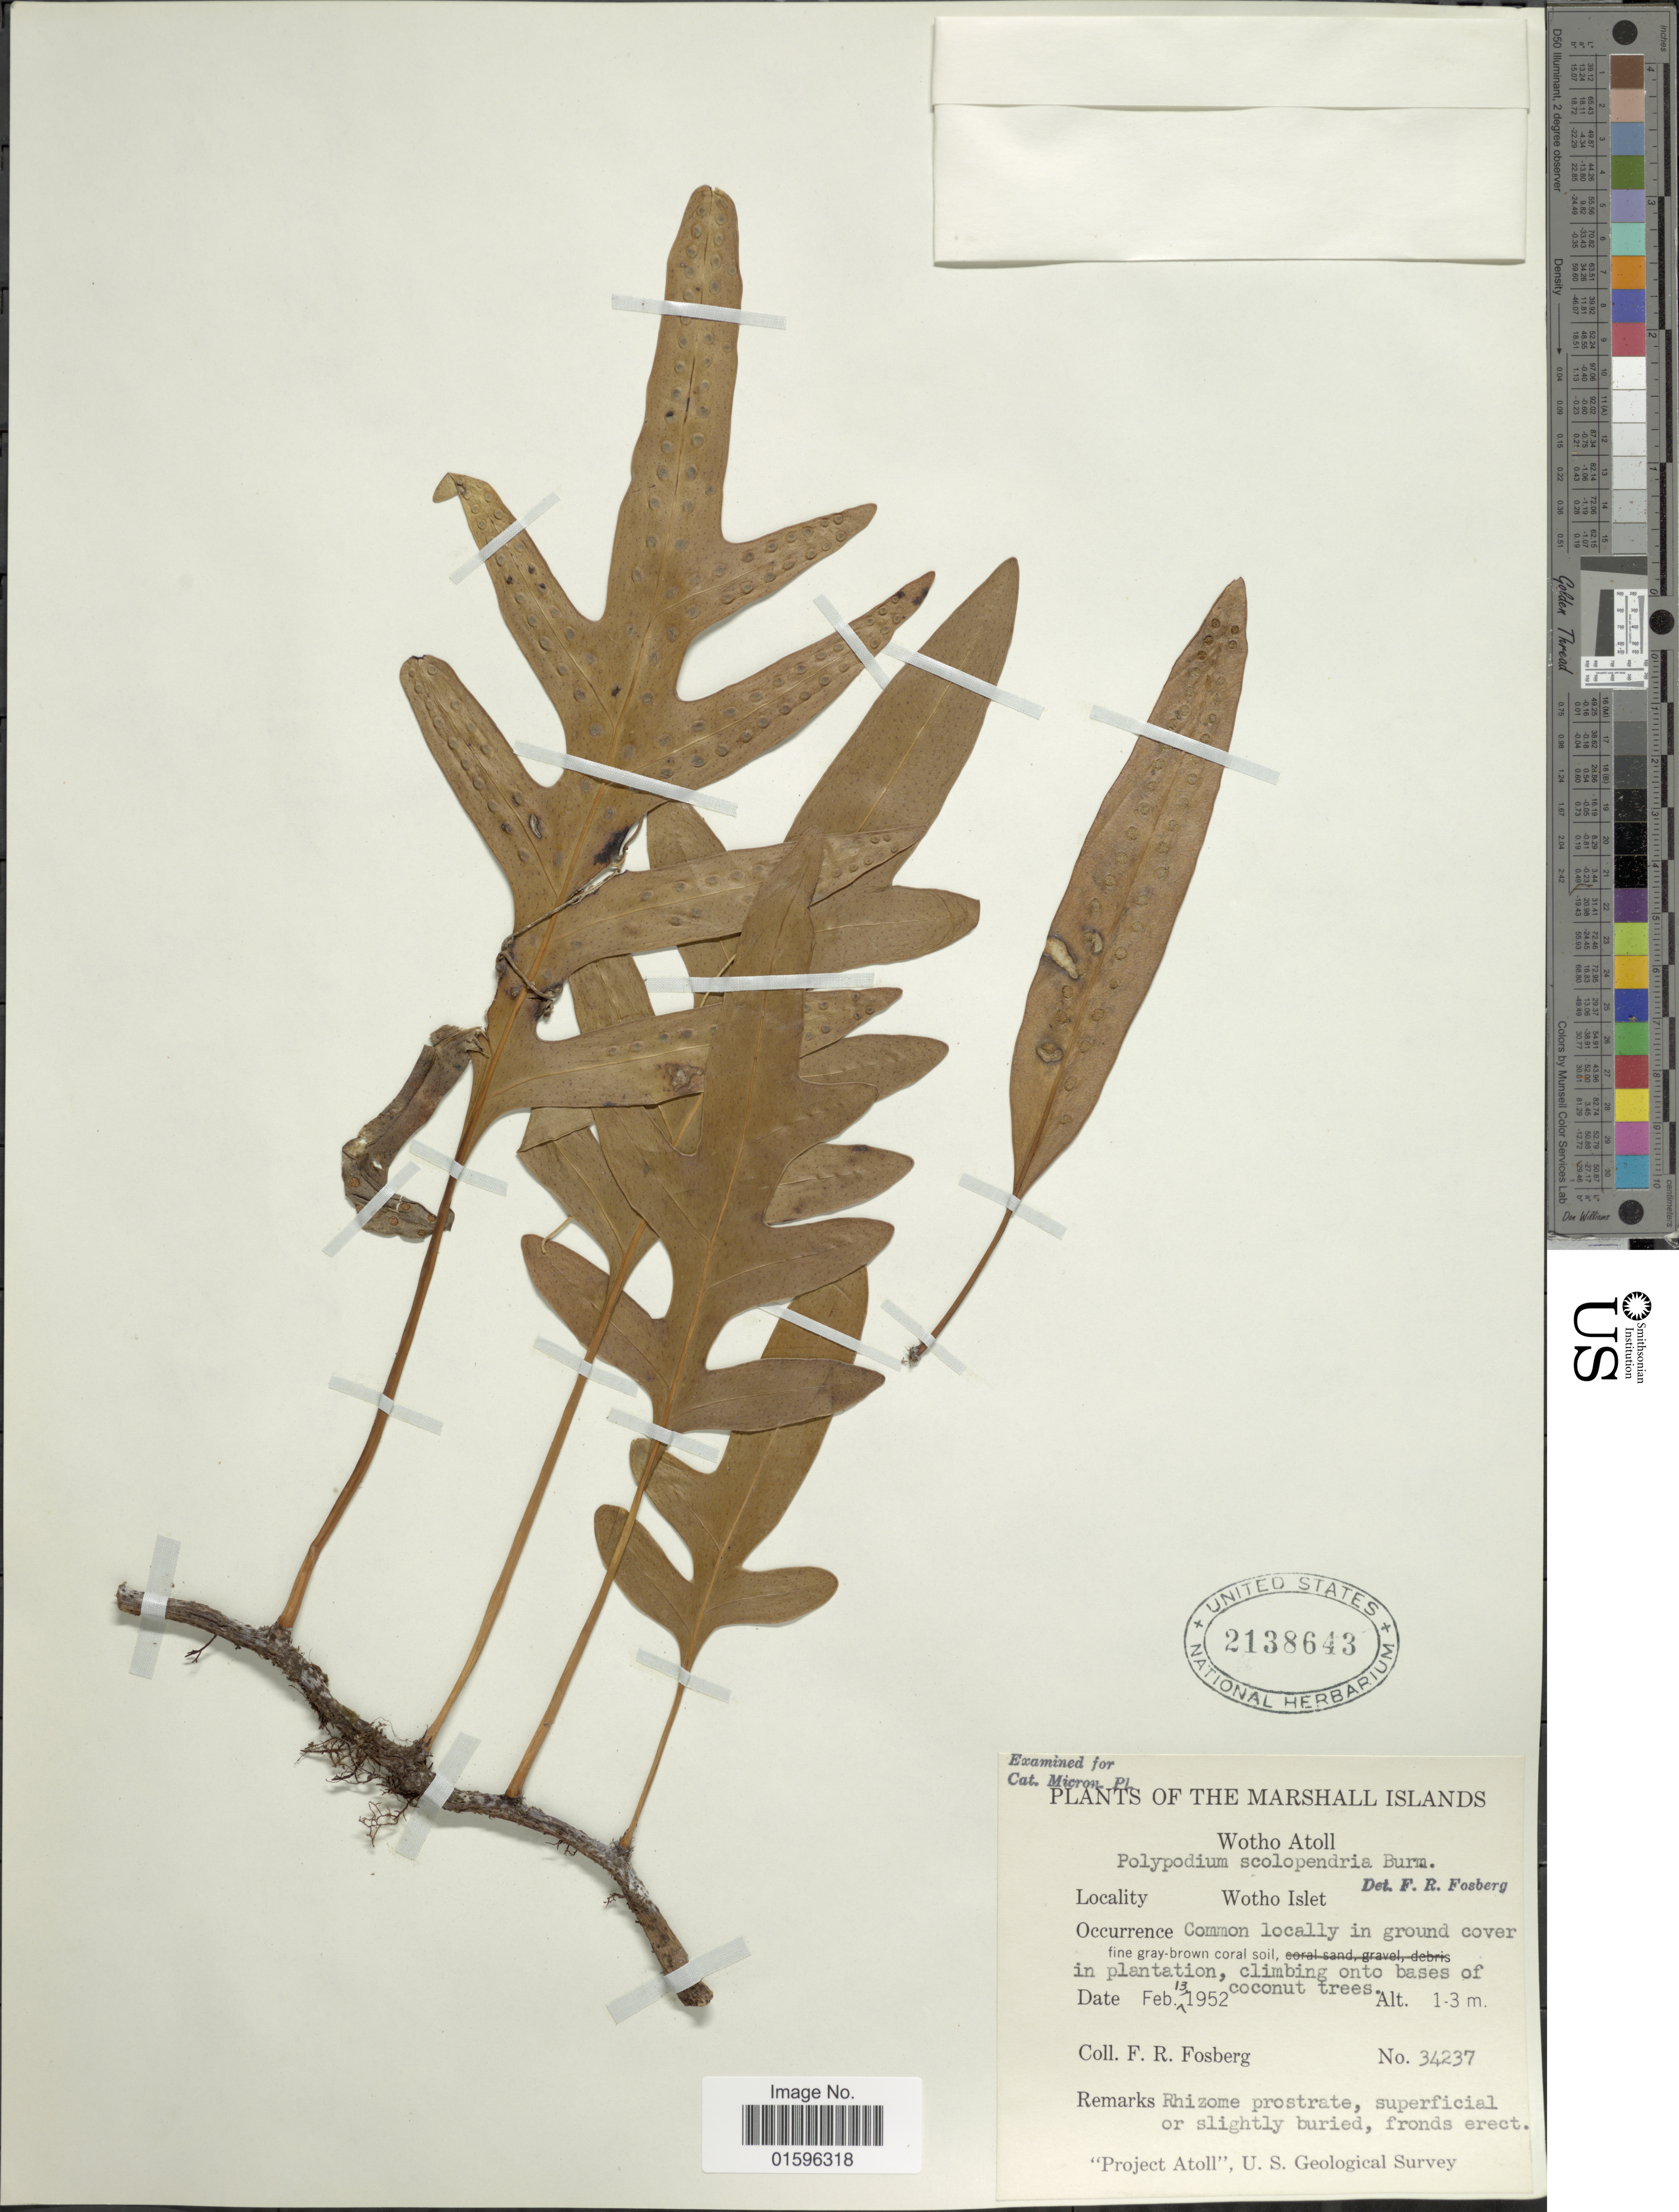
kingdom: Plantae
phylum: Tracheophyta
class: Polypodiopsida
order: Polypodiales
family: Polypodiaceae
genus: Polypodium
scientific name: Polypodium scolopendria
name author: Burm. f.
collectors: F. R. Fosberg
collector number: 34237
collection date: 1952-02-13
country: Marshall Islands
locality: The Marshall Islands, Wotho Atoll, Wotho Islet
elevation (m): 1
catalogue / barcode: US 21358643